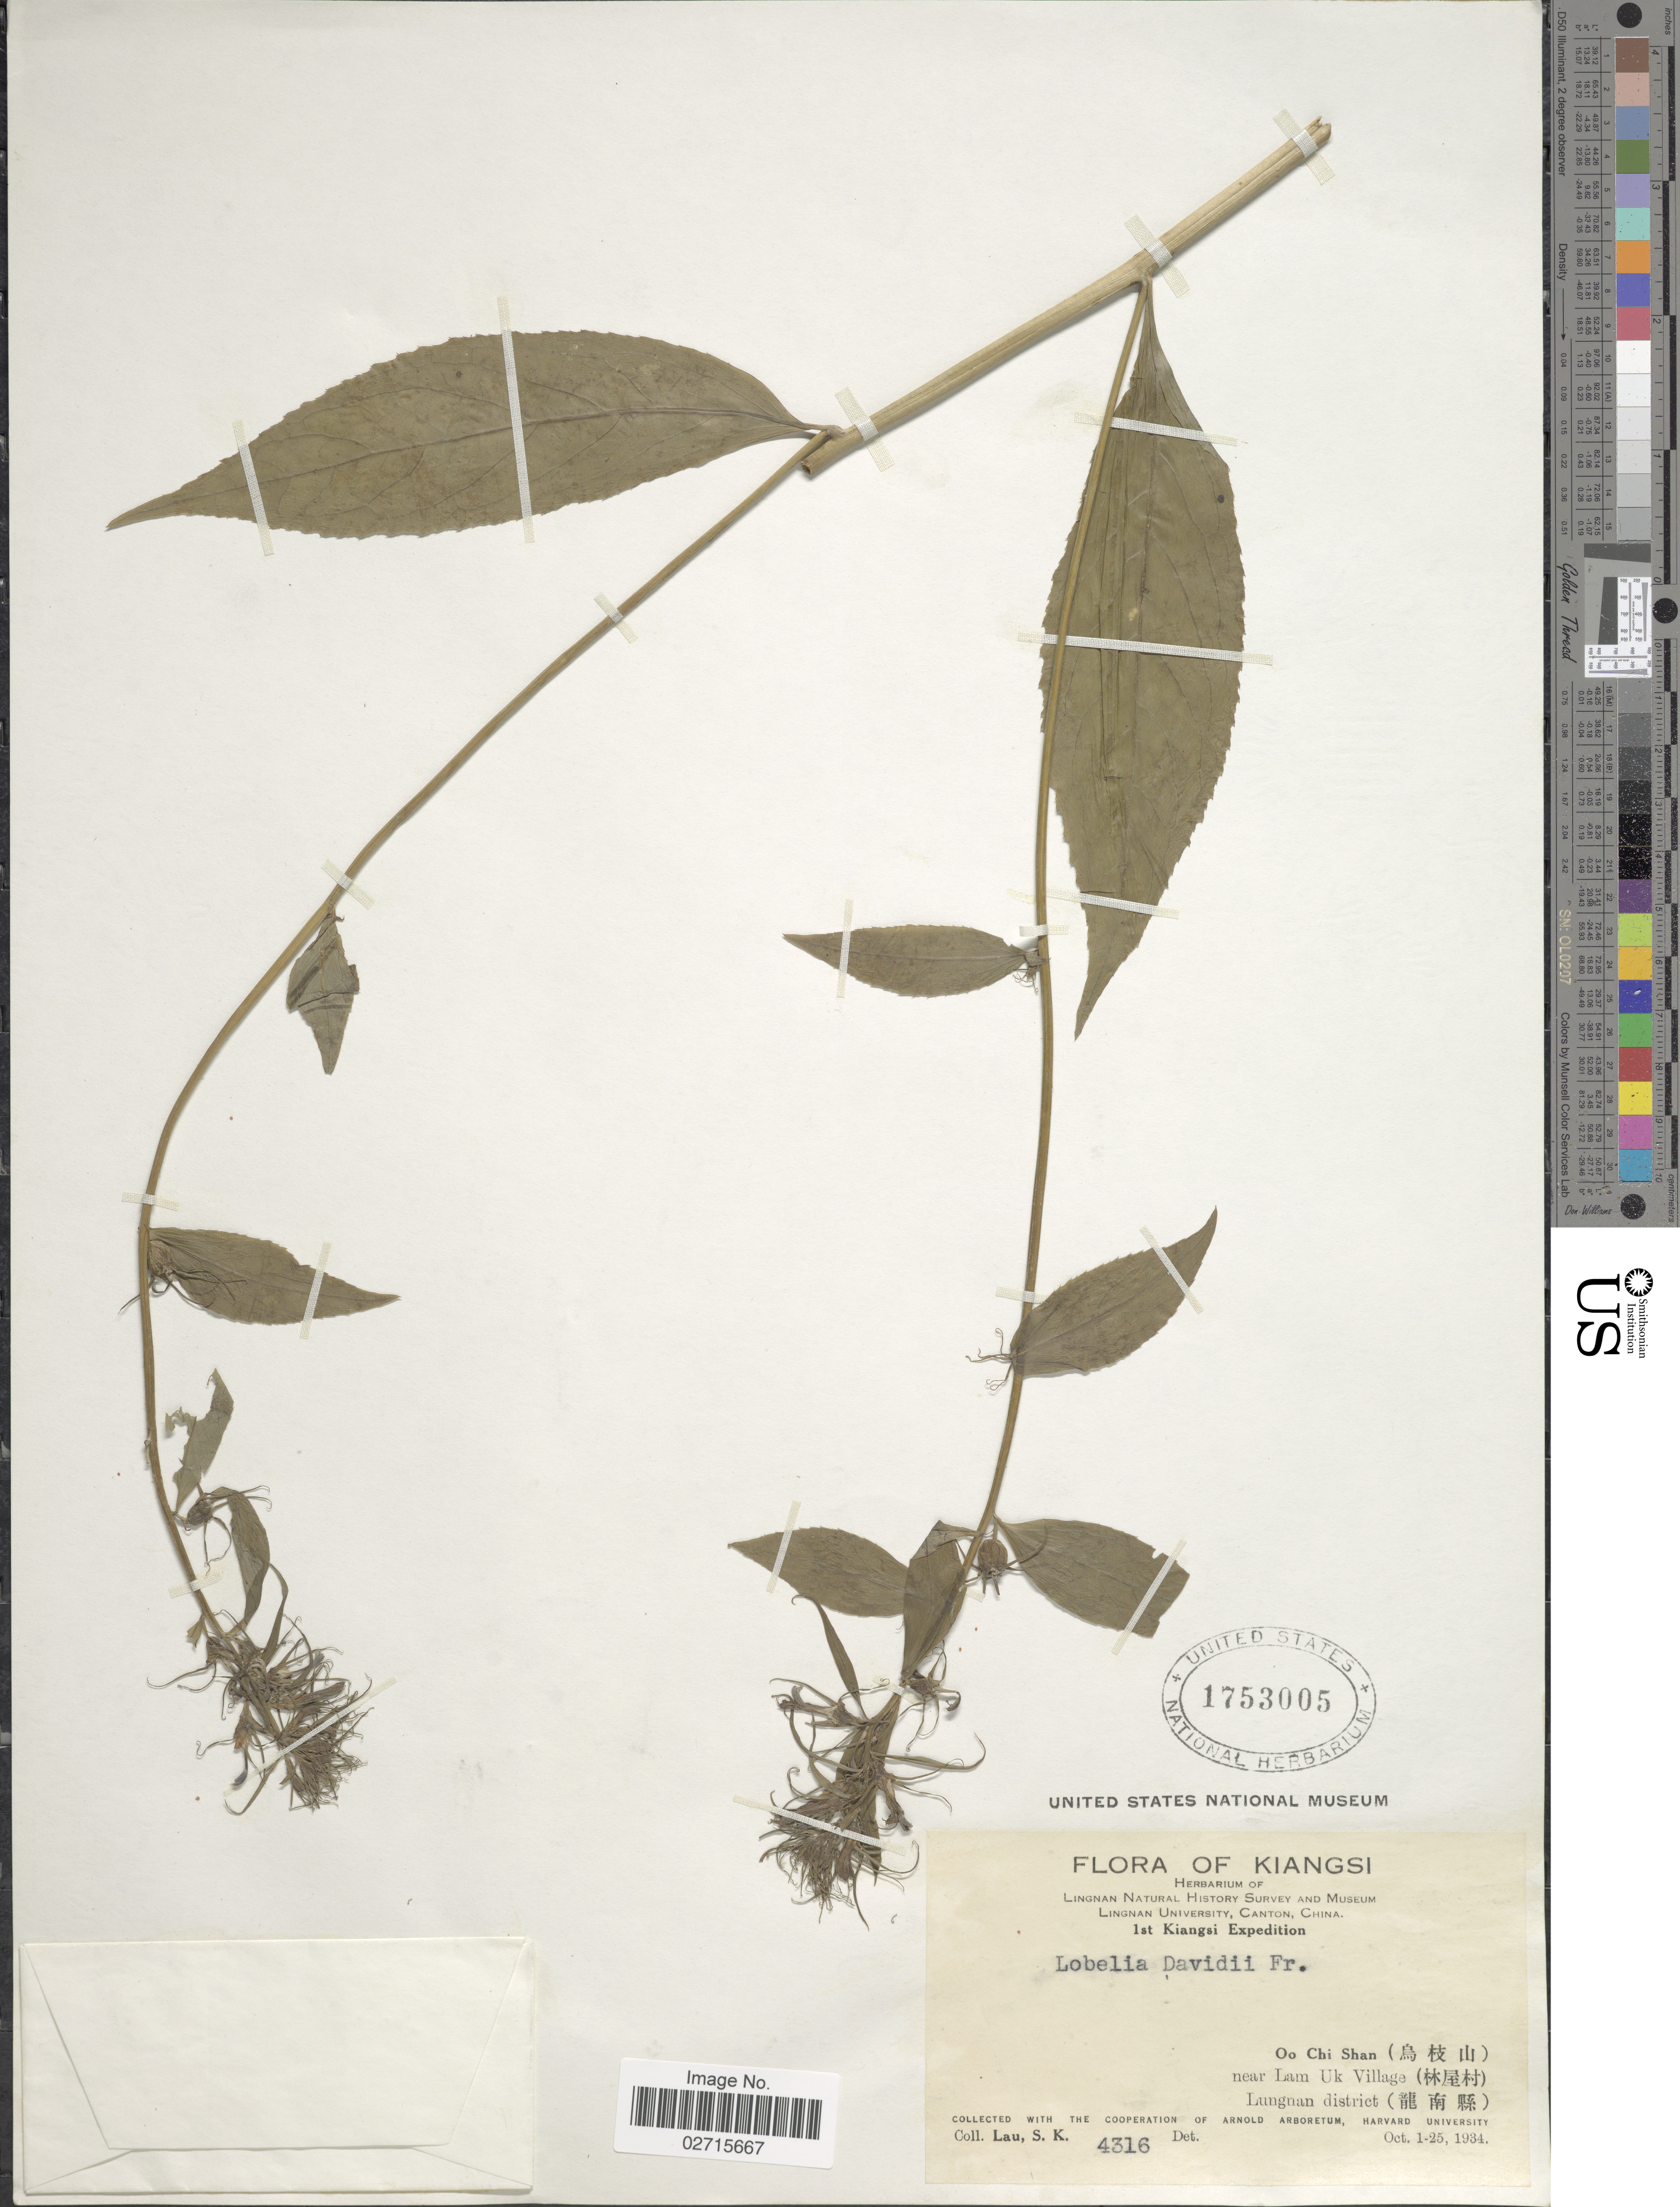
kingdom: Plantae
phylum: Tracheophyta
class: Magnoliopsida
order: Asterales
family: Campanulaceae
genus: Lobelia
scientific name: Lobelia davidii var. pleotricha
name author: (Diels) E. Wimm.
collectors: S. K. Lau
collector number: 4316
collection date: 1934-10-01/1934-10-25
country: China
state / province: Jiangxi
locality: Kiangsi. Oo Chi Shan, near Lam Uk Village, Lungnan district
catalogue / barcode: US 1753005